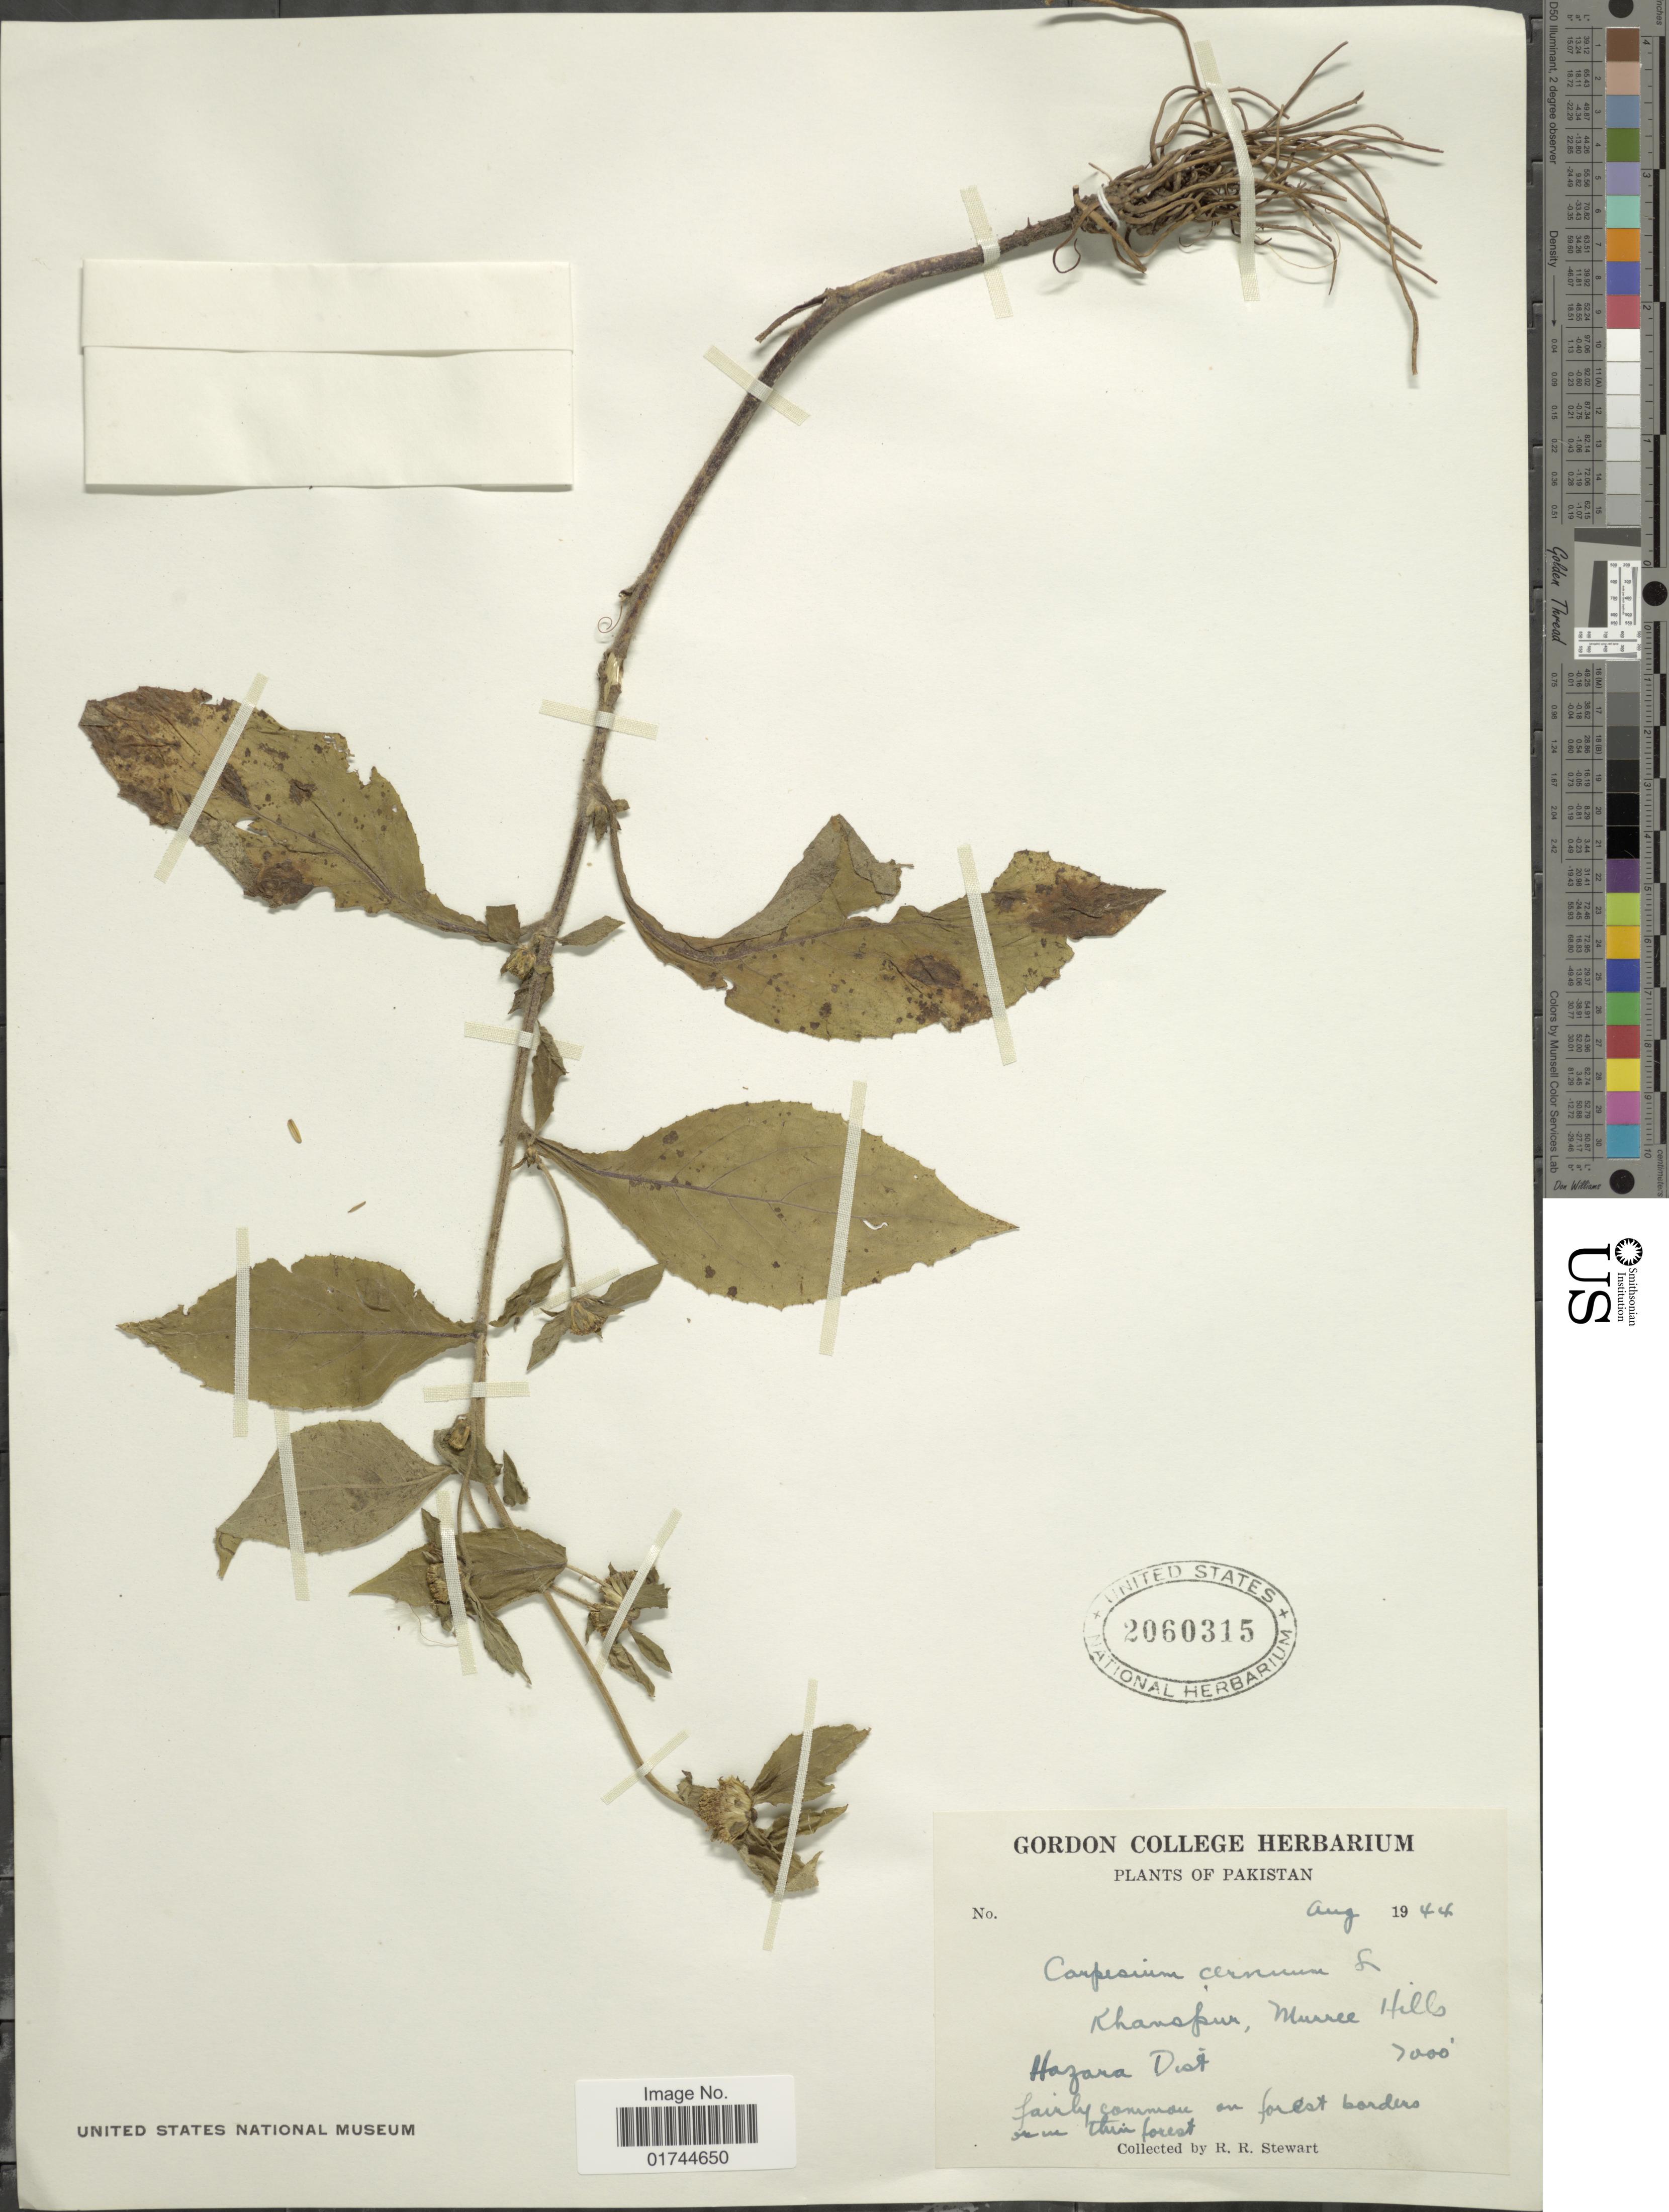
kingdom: Plantae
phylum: Tracheophyta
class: Magnoliopsida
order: Asterales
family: Asteraceae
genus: Carpesium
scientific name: Carpesium cernum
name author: L.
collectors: R. R. Stewart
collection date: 1944-08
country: Pakistan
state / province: Khyber Pakhtunkhwa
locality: Khanspur, Murree Hills, Hazara Dist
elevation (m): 2134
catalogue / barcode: US 2060315